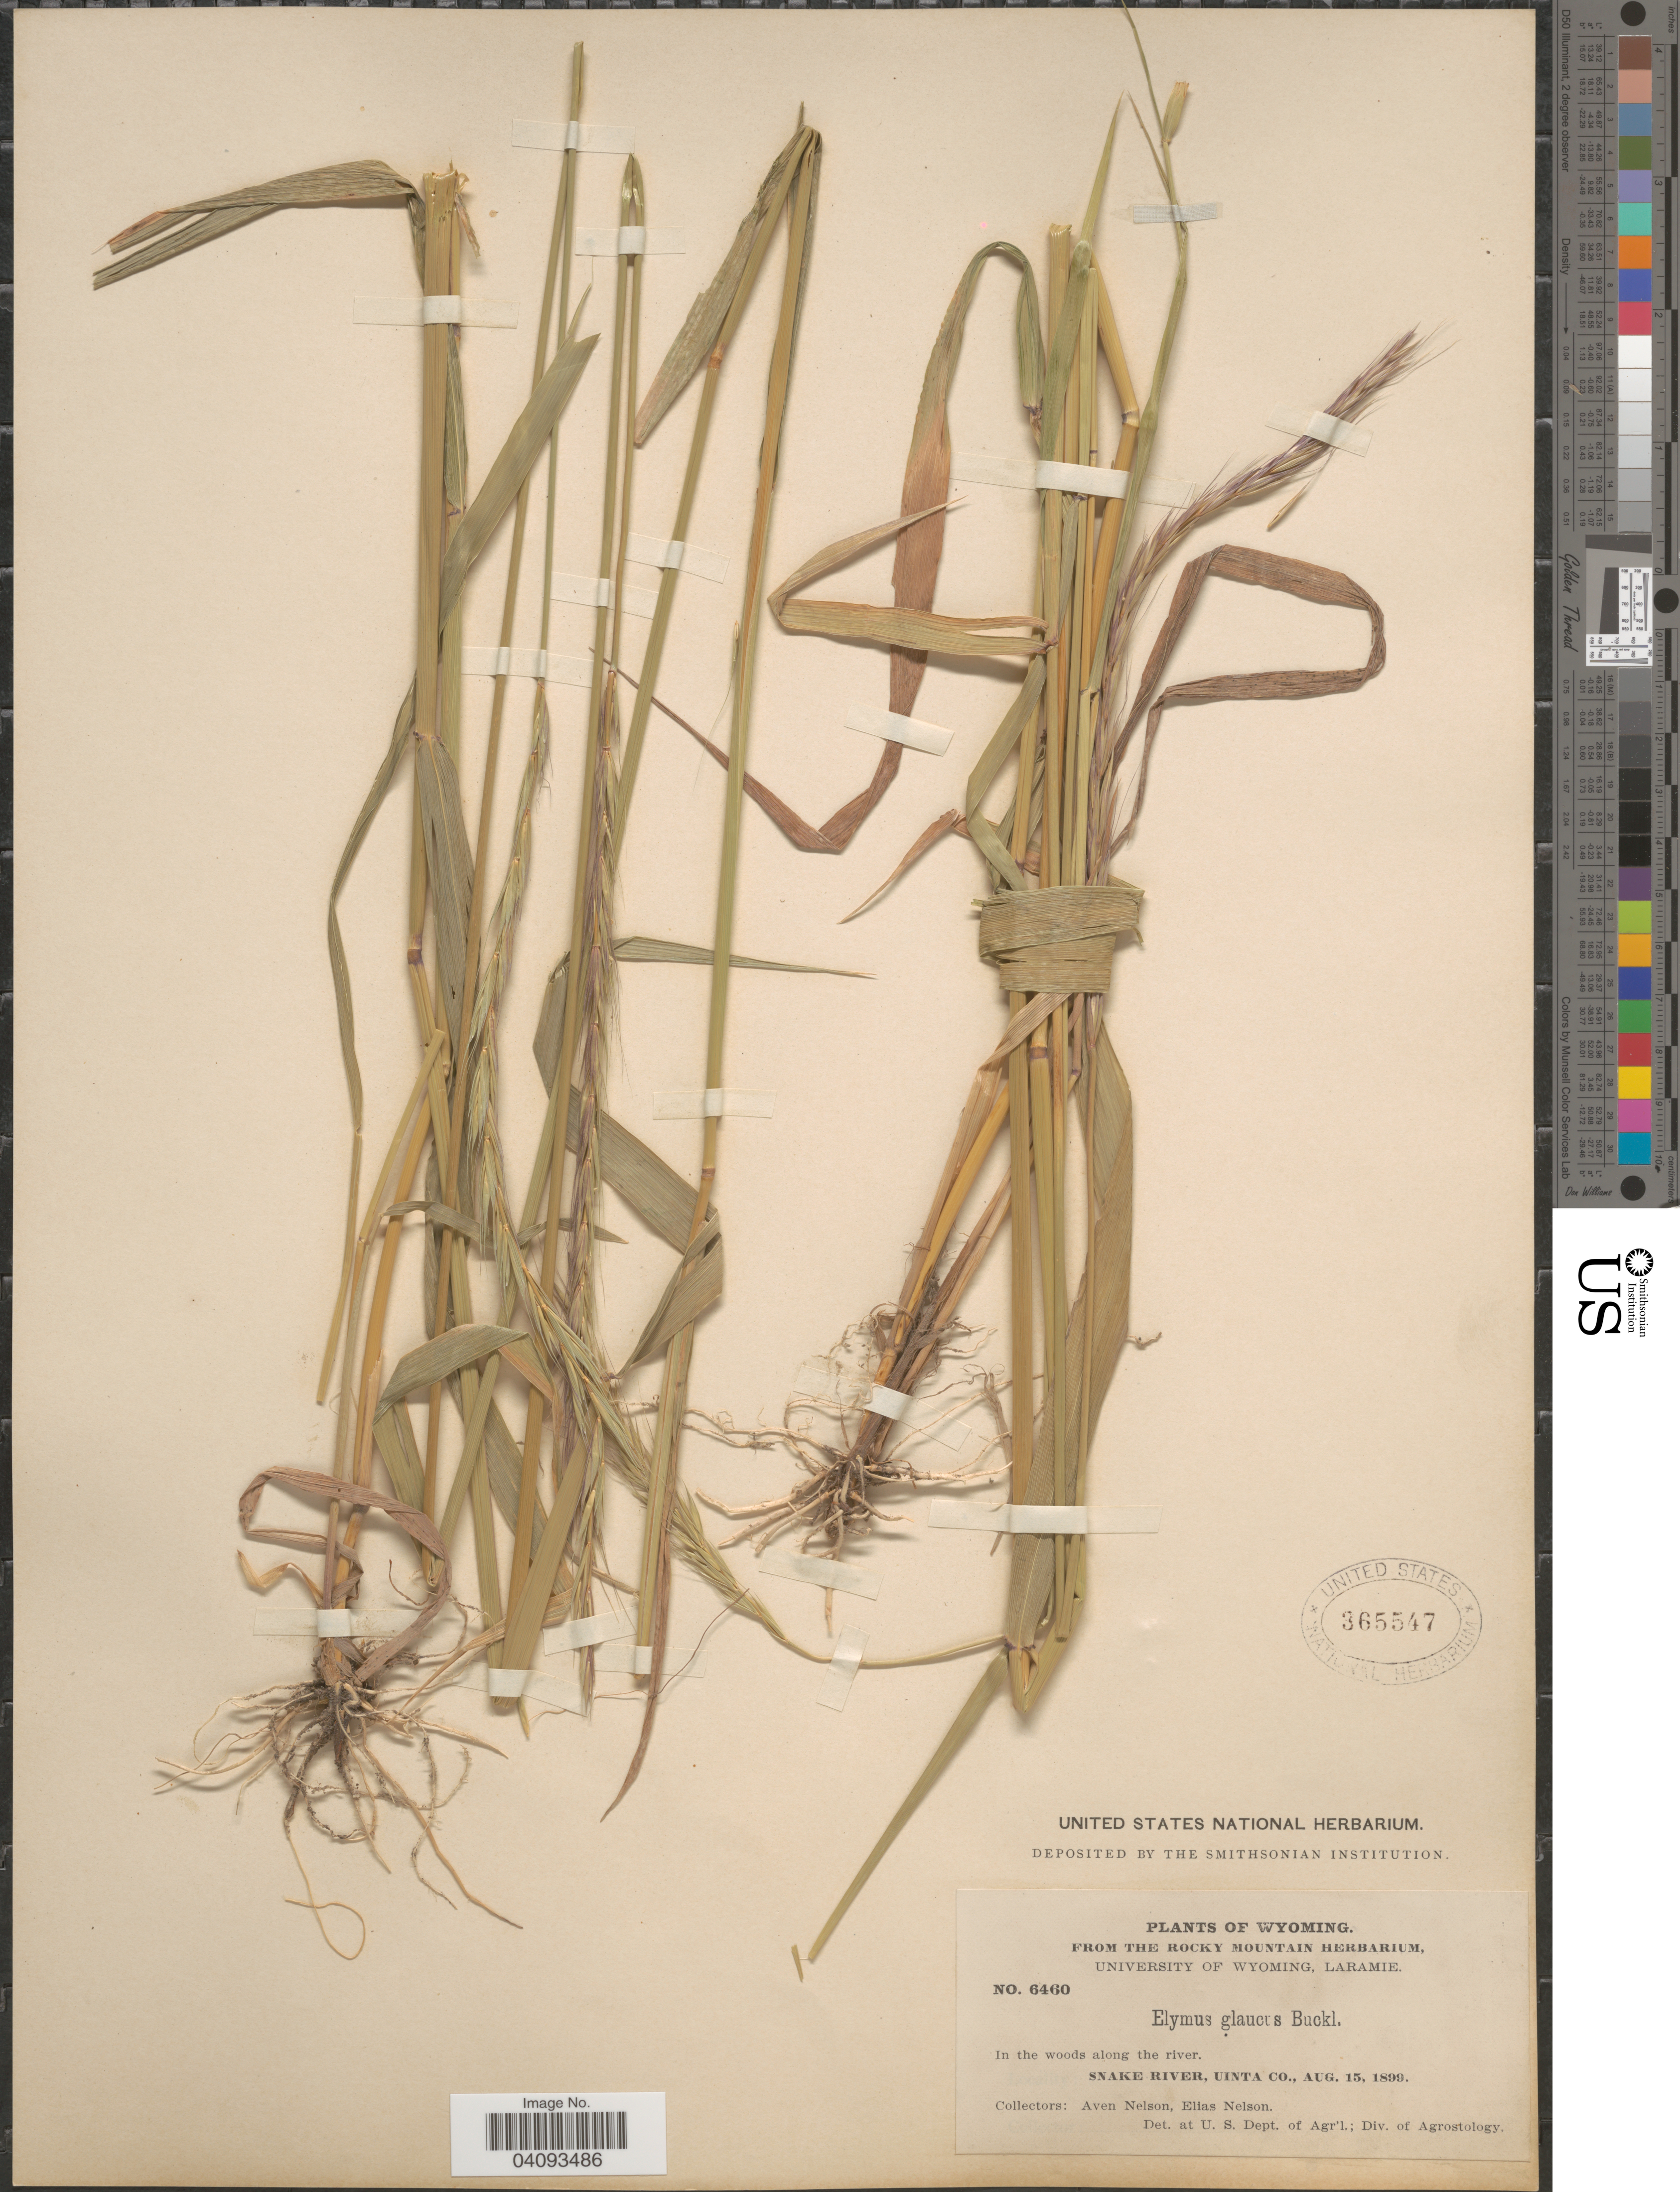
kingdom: Plantae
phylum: Tracheophyta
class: Liliopsida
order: Poales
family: Poaceae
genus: Elymus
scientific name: Elymus glaucus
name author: Buckley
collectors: A. Nelson & E. Nelson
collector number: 6460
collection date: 1899-08-15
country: United States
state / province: Wyoming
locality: In the woods along the river. Snake River Uinta Co.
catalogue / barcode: US 365547